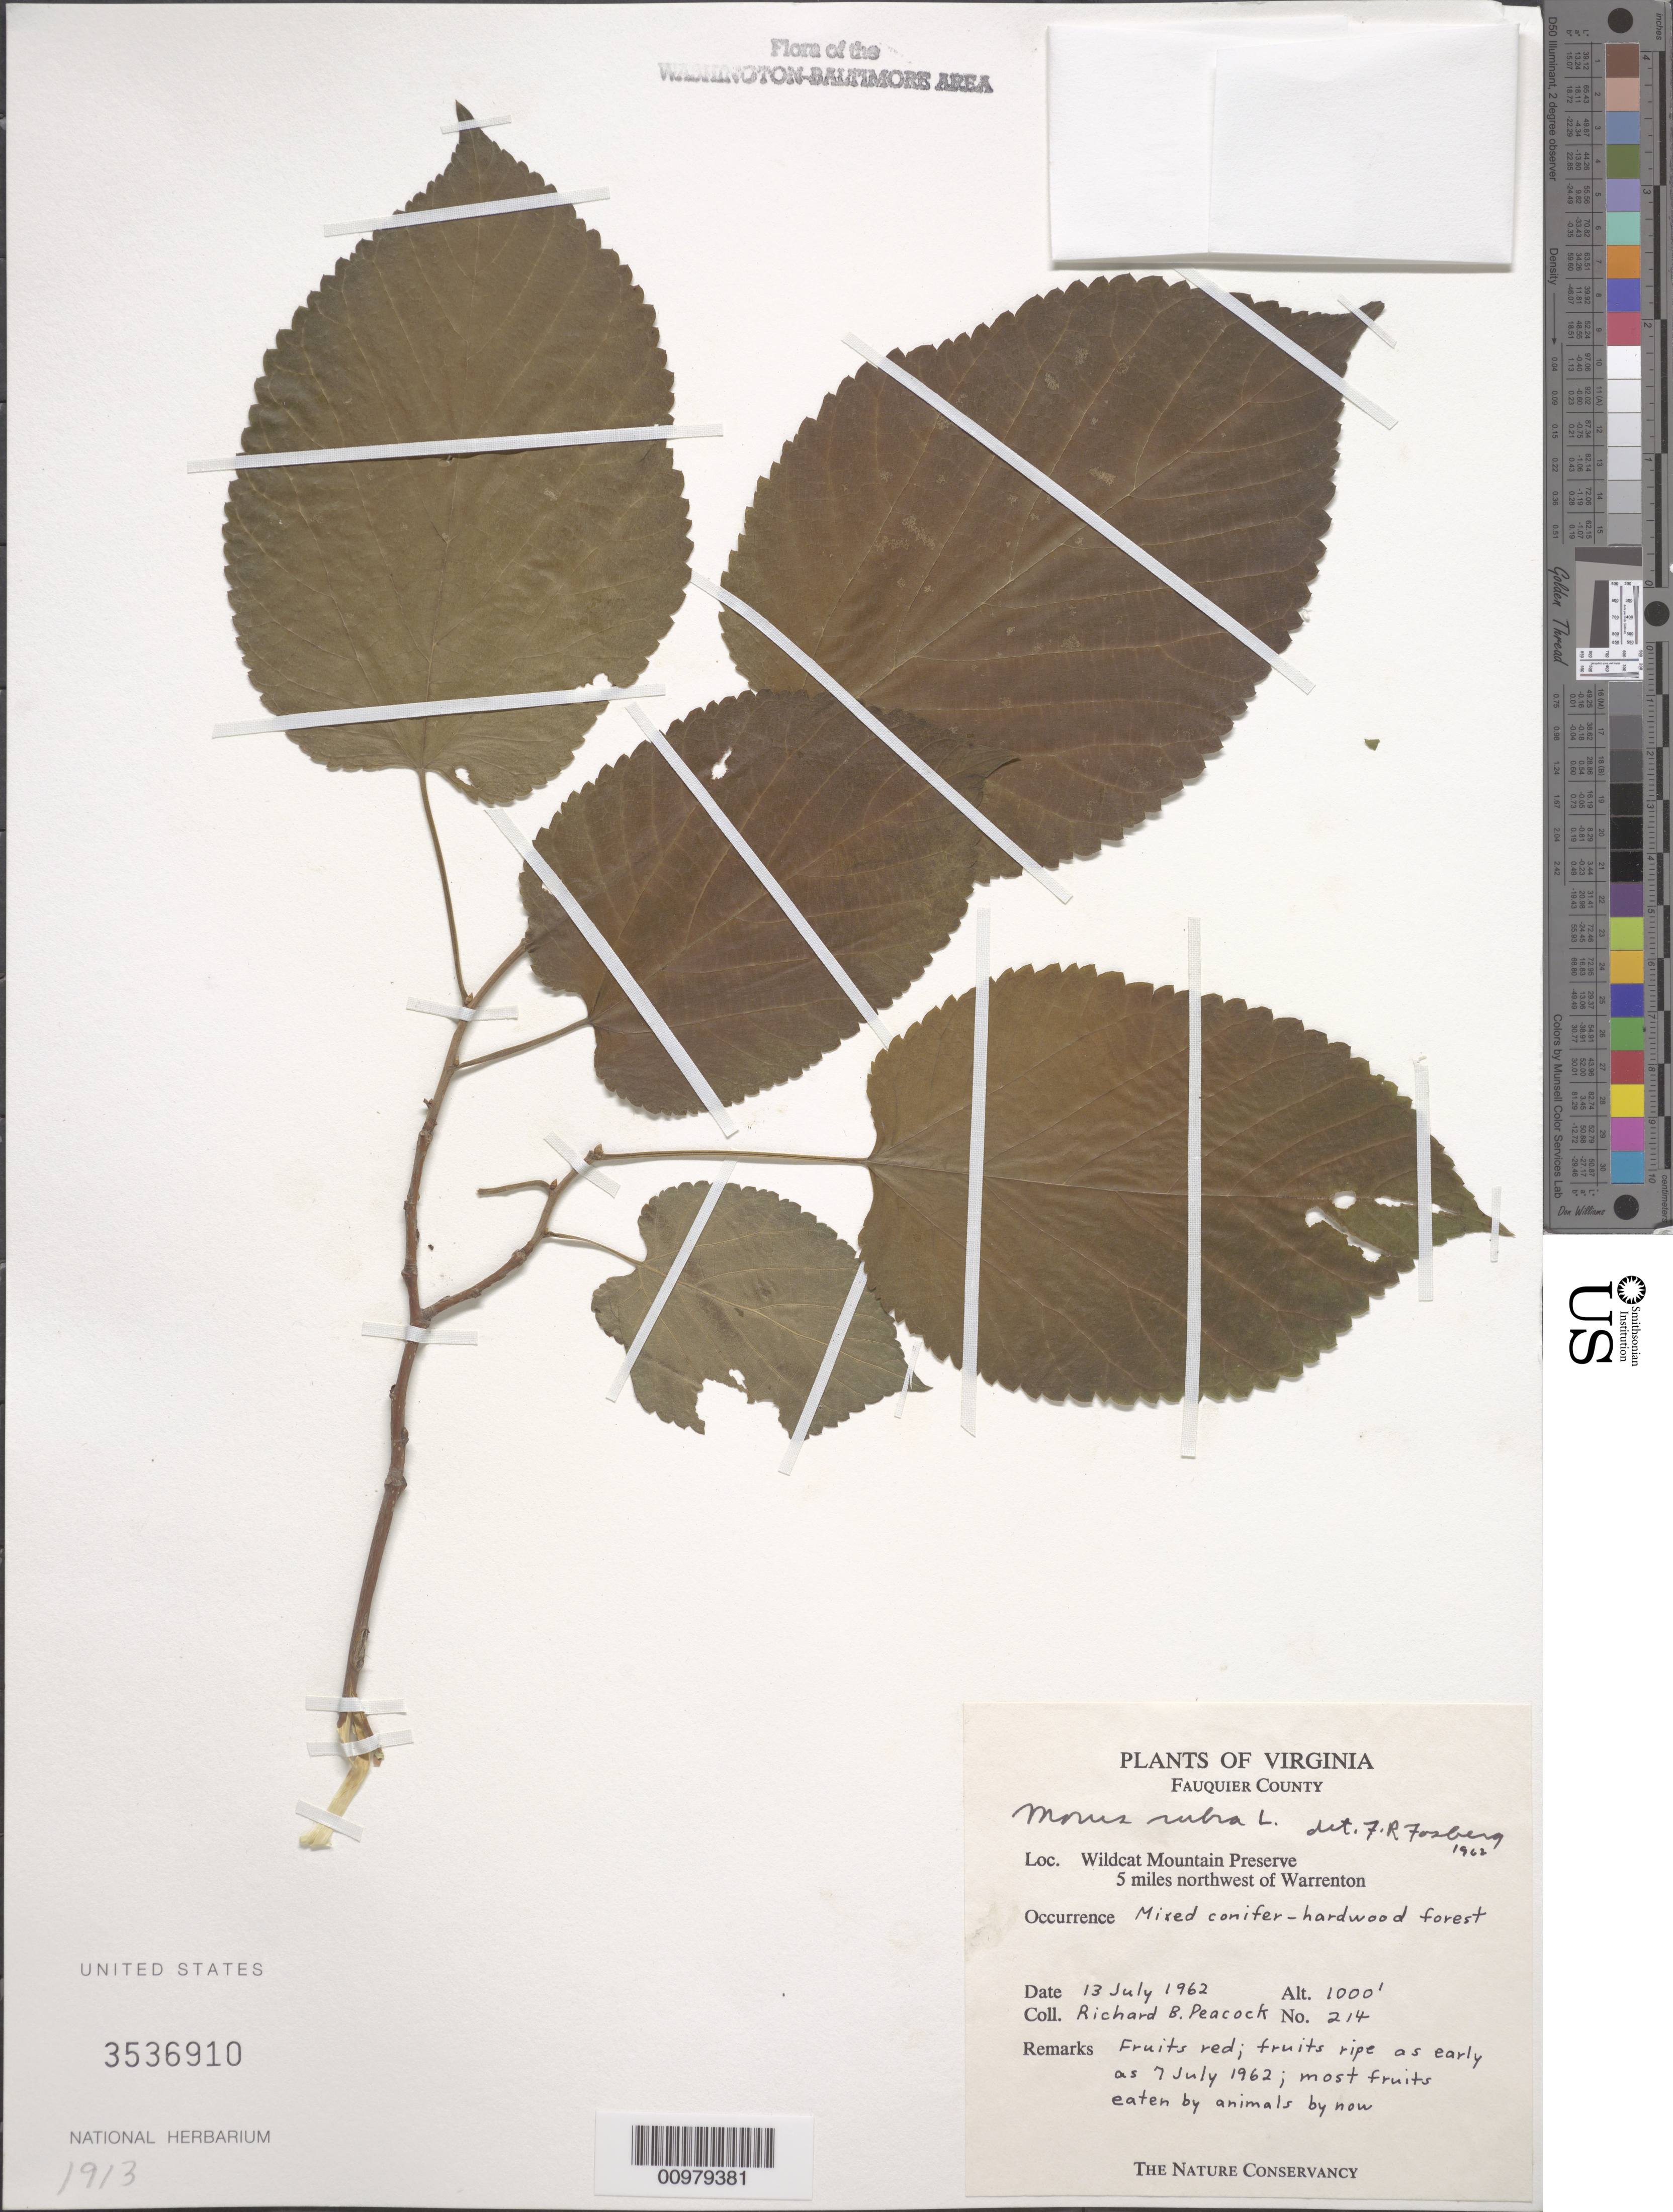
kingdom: Plantae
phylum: Tracheophyta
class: Magnoliopsida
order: Rosales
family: Moraceae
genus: Morus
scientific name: Morus rubra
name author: L.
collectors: R. Peacock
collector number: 214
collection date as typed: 13 Jul 1962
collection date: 1962-07-13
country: United States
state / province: Virginia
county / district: Fauquier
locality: Wildcat Mountain Preserve 5 miles northwest of Warrenton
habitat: mixed conifer-hardwood forest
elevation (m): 305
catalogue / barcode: US 3536910